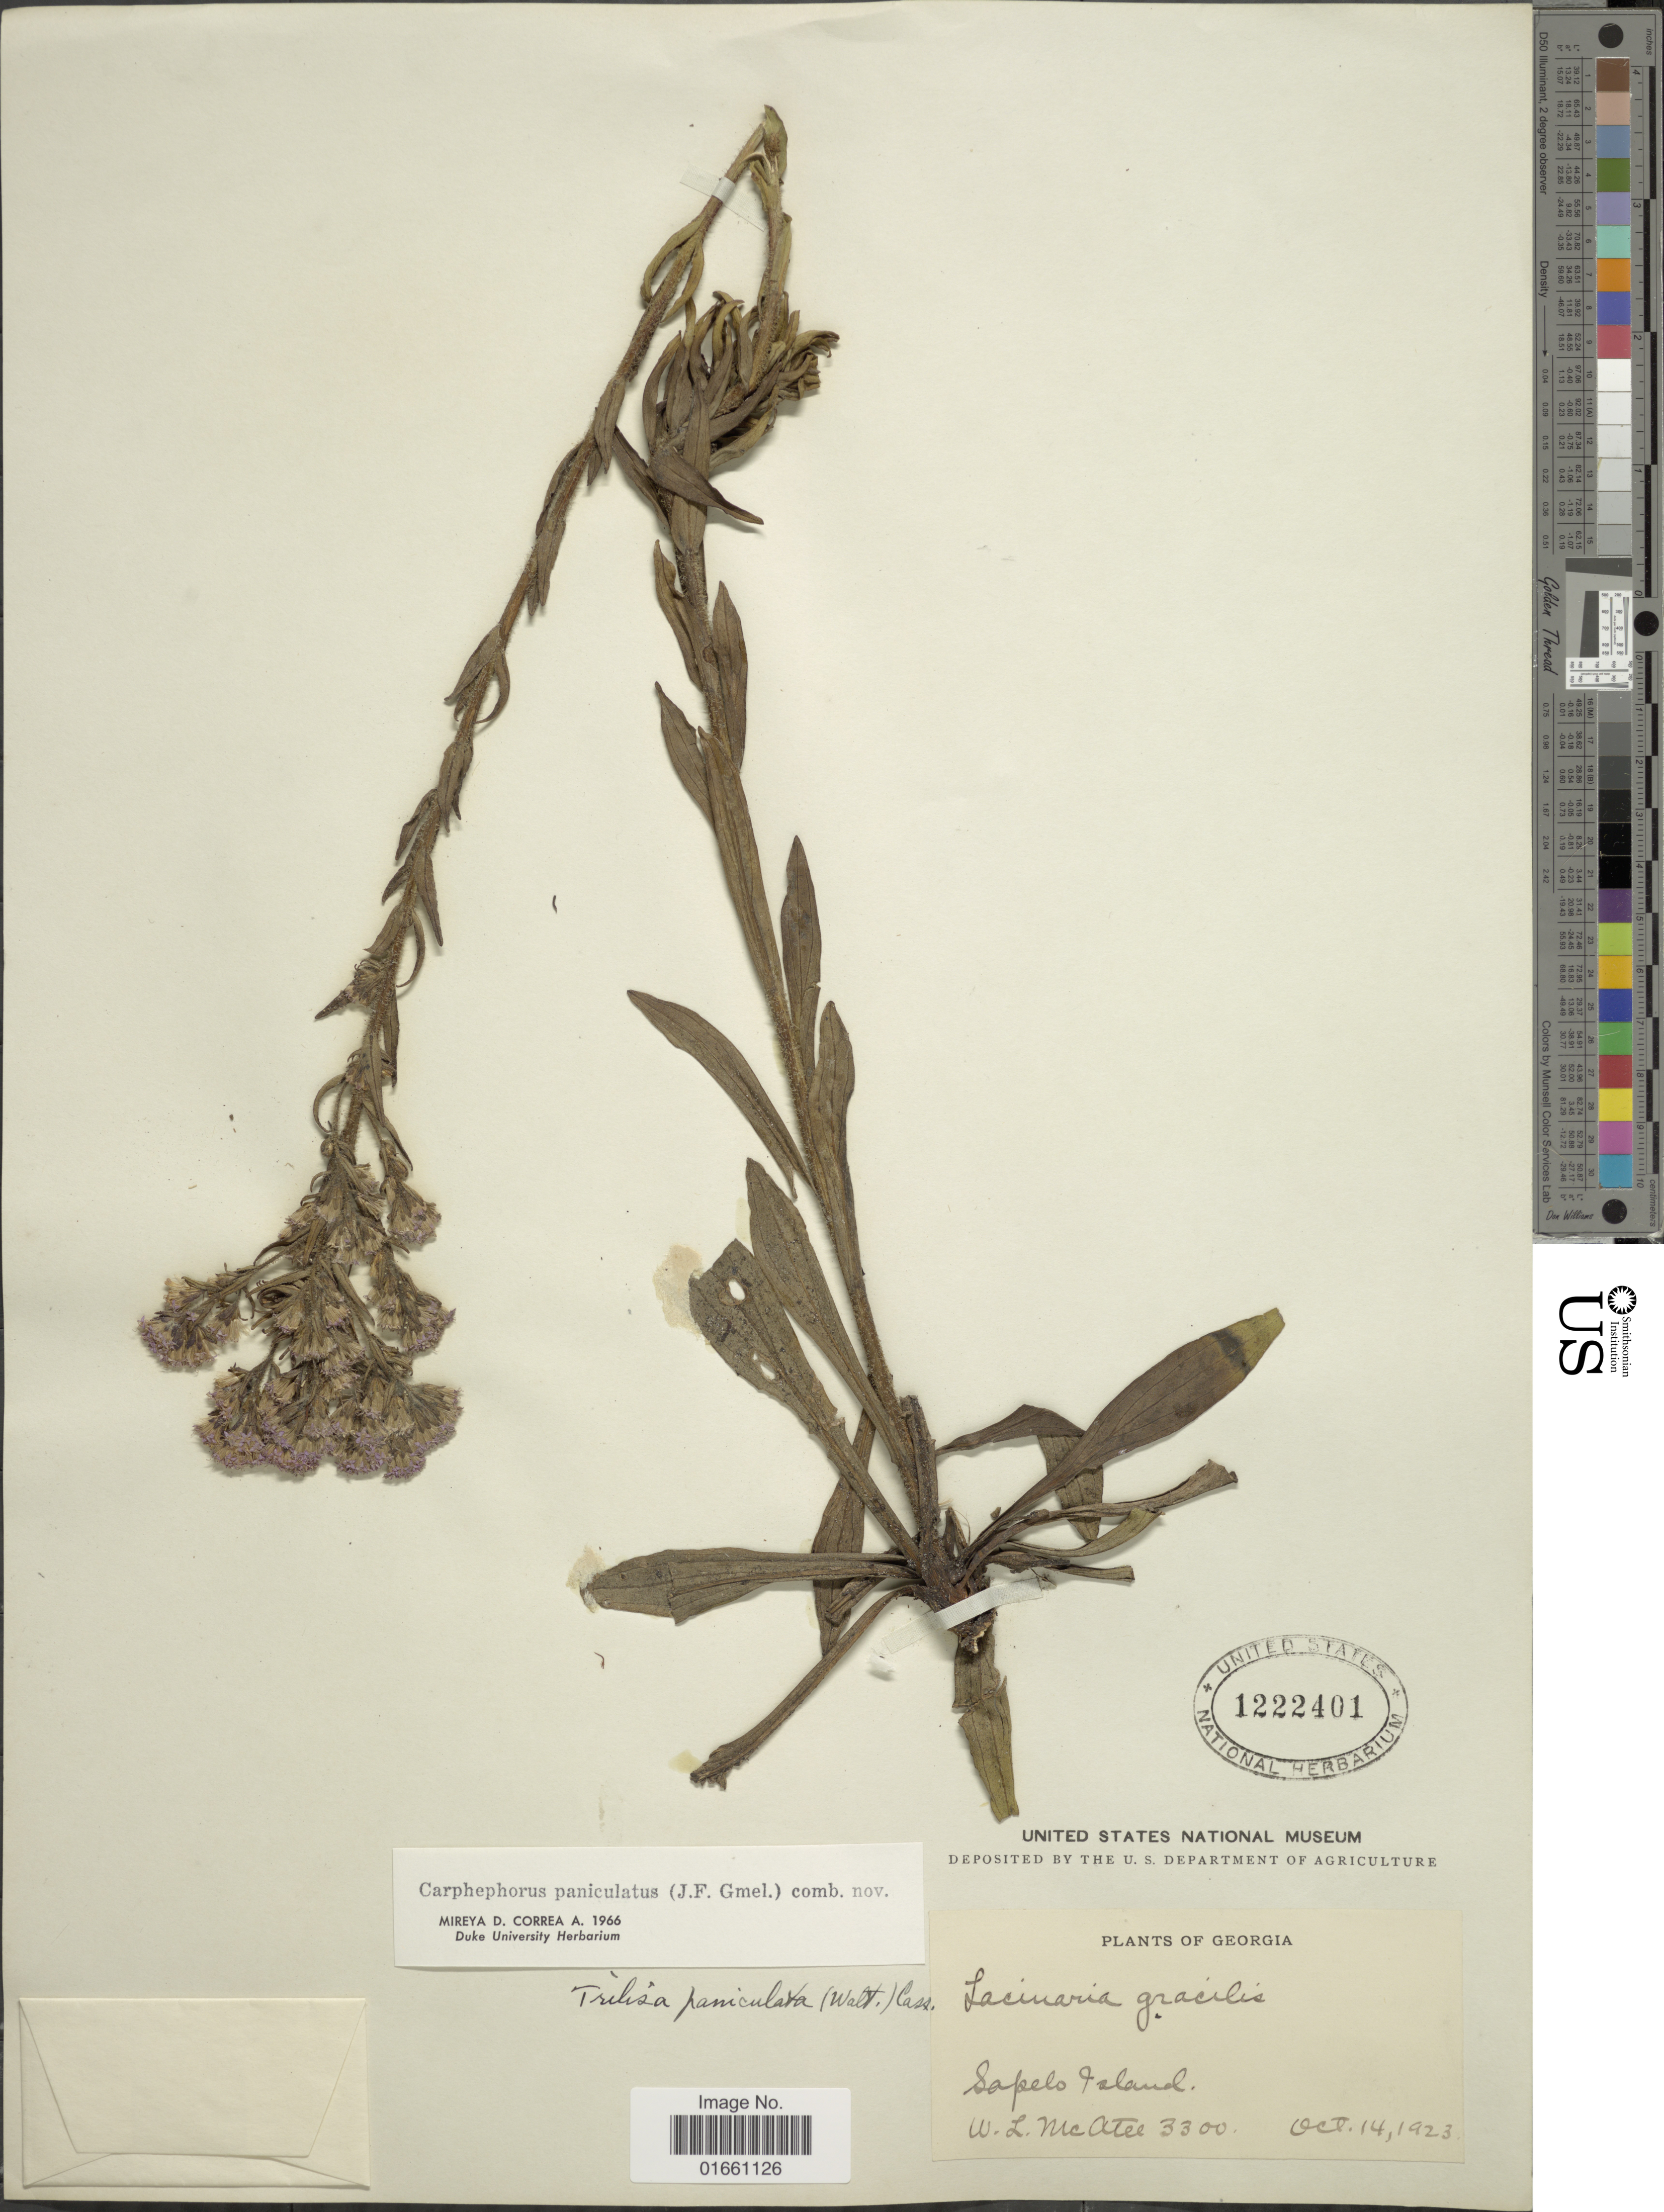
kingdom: Plantae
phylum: Tracheophyta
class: Magnoliopsida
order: Asterales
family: Asteraceae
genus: Trilisa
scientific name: Trilisa paniculata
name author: (J.F. Gmel.) Cass.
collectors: W. McAtee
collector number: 3300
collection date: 1923-10-14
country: United States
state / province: Georgia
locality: Sapelo Island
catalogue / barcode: US 1222401